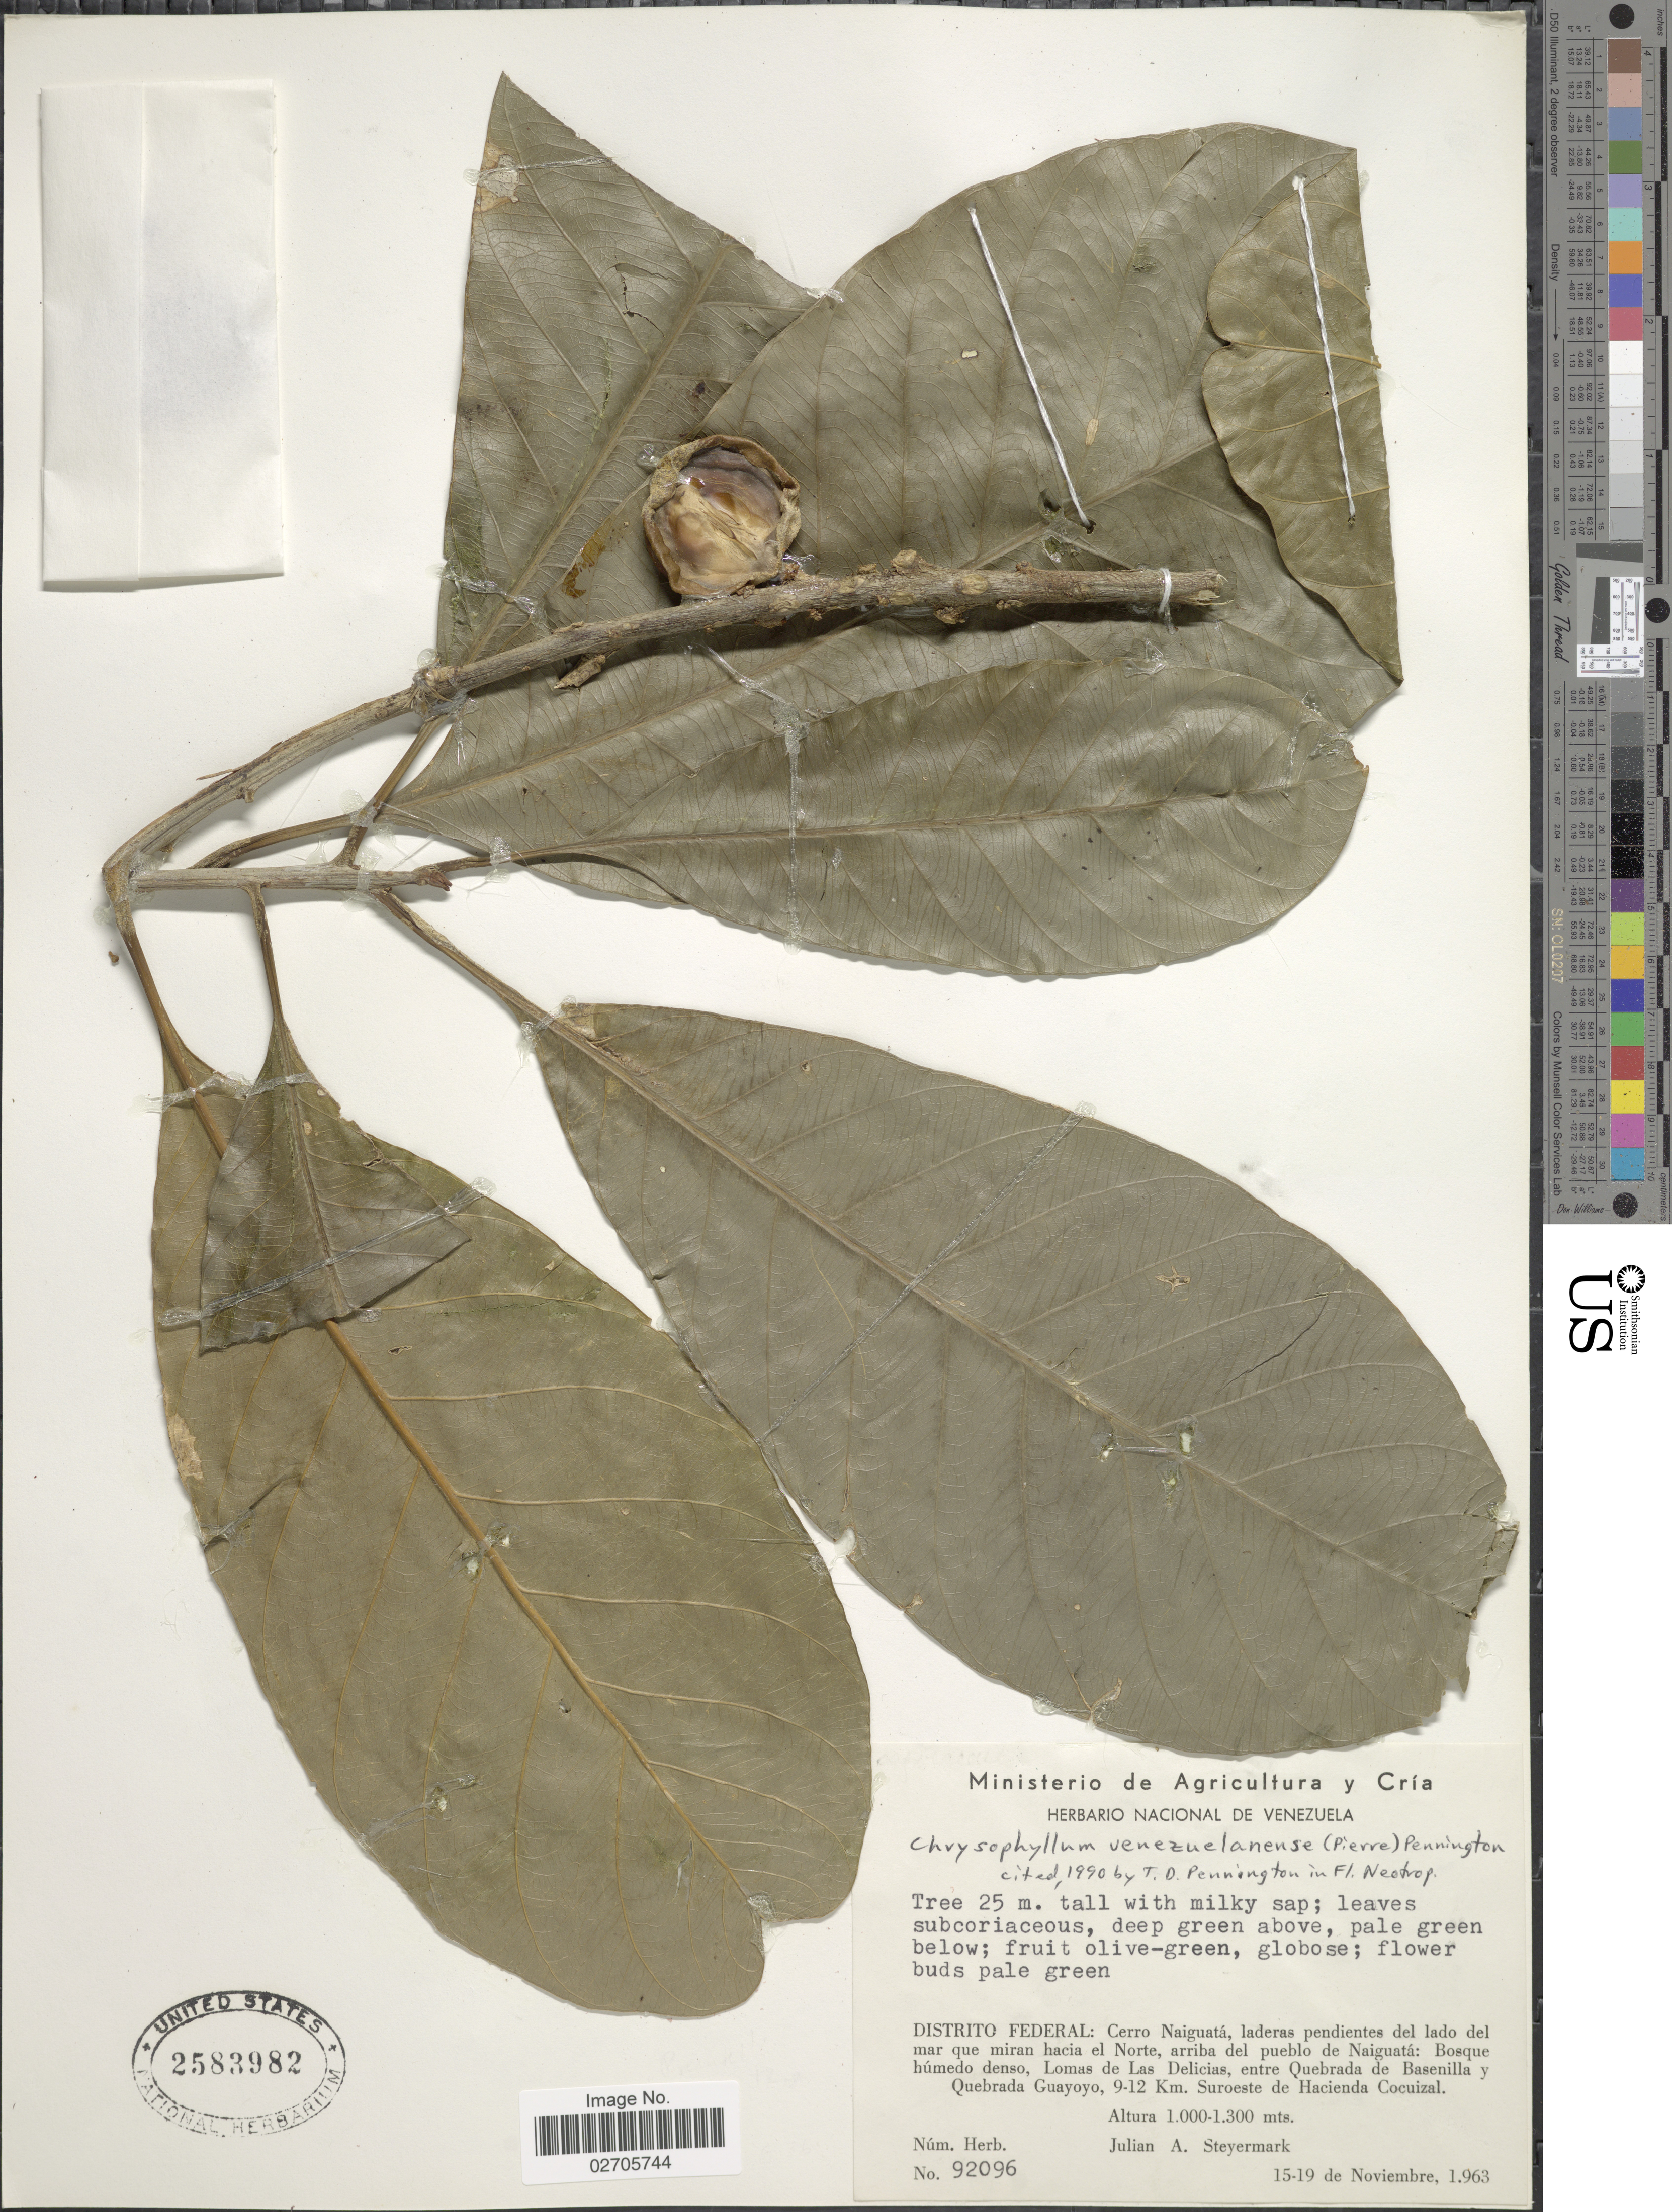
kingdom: Plantae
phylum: Tracheophyta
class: Magnoliopsida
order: Ericales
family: Sapotaceae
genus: Chrysophyllum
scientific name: Chrysophyllum venezuelanense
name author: (Pierre) T.D. Penn.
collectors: J. Steyermark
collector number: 92096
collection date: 1963-11-15/1963-11-19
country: Venezuela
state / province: Distrito Federal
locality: Distrito Federal: cerro Naiguatá, laderas pendientes del lado del mar que miran hacia el Norte, arriba de pueblo de Naiguatá: Bosque húmedo denso, Lomas de Las Delicias, entre Quebrada de Basenilla y Quebrada Guayoyo, 9-12 Km Suroeste de Hacienda Cocuizal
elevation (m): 1000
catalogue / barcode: US 2583982